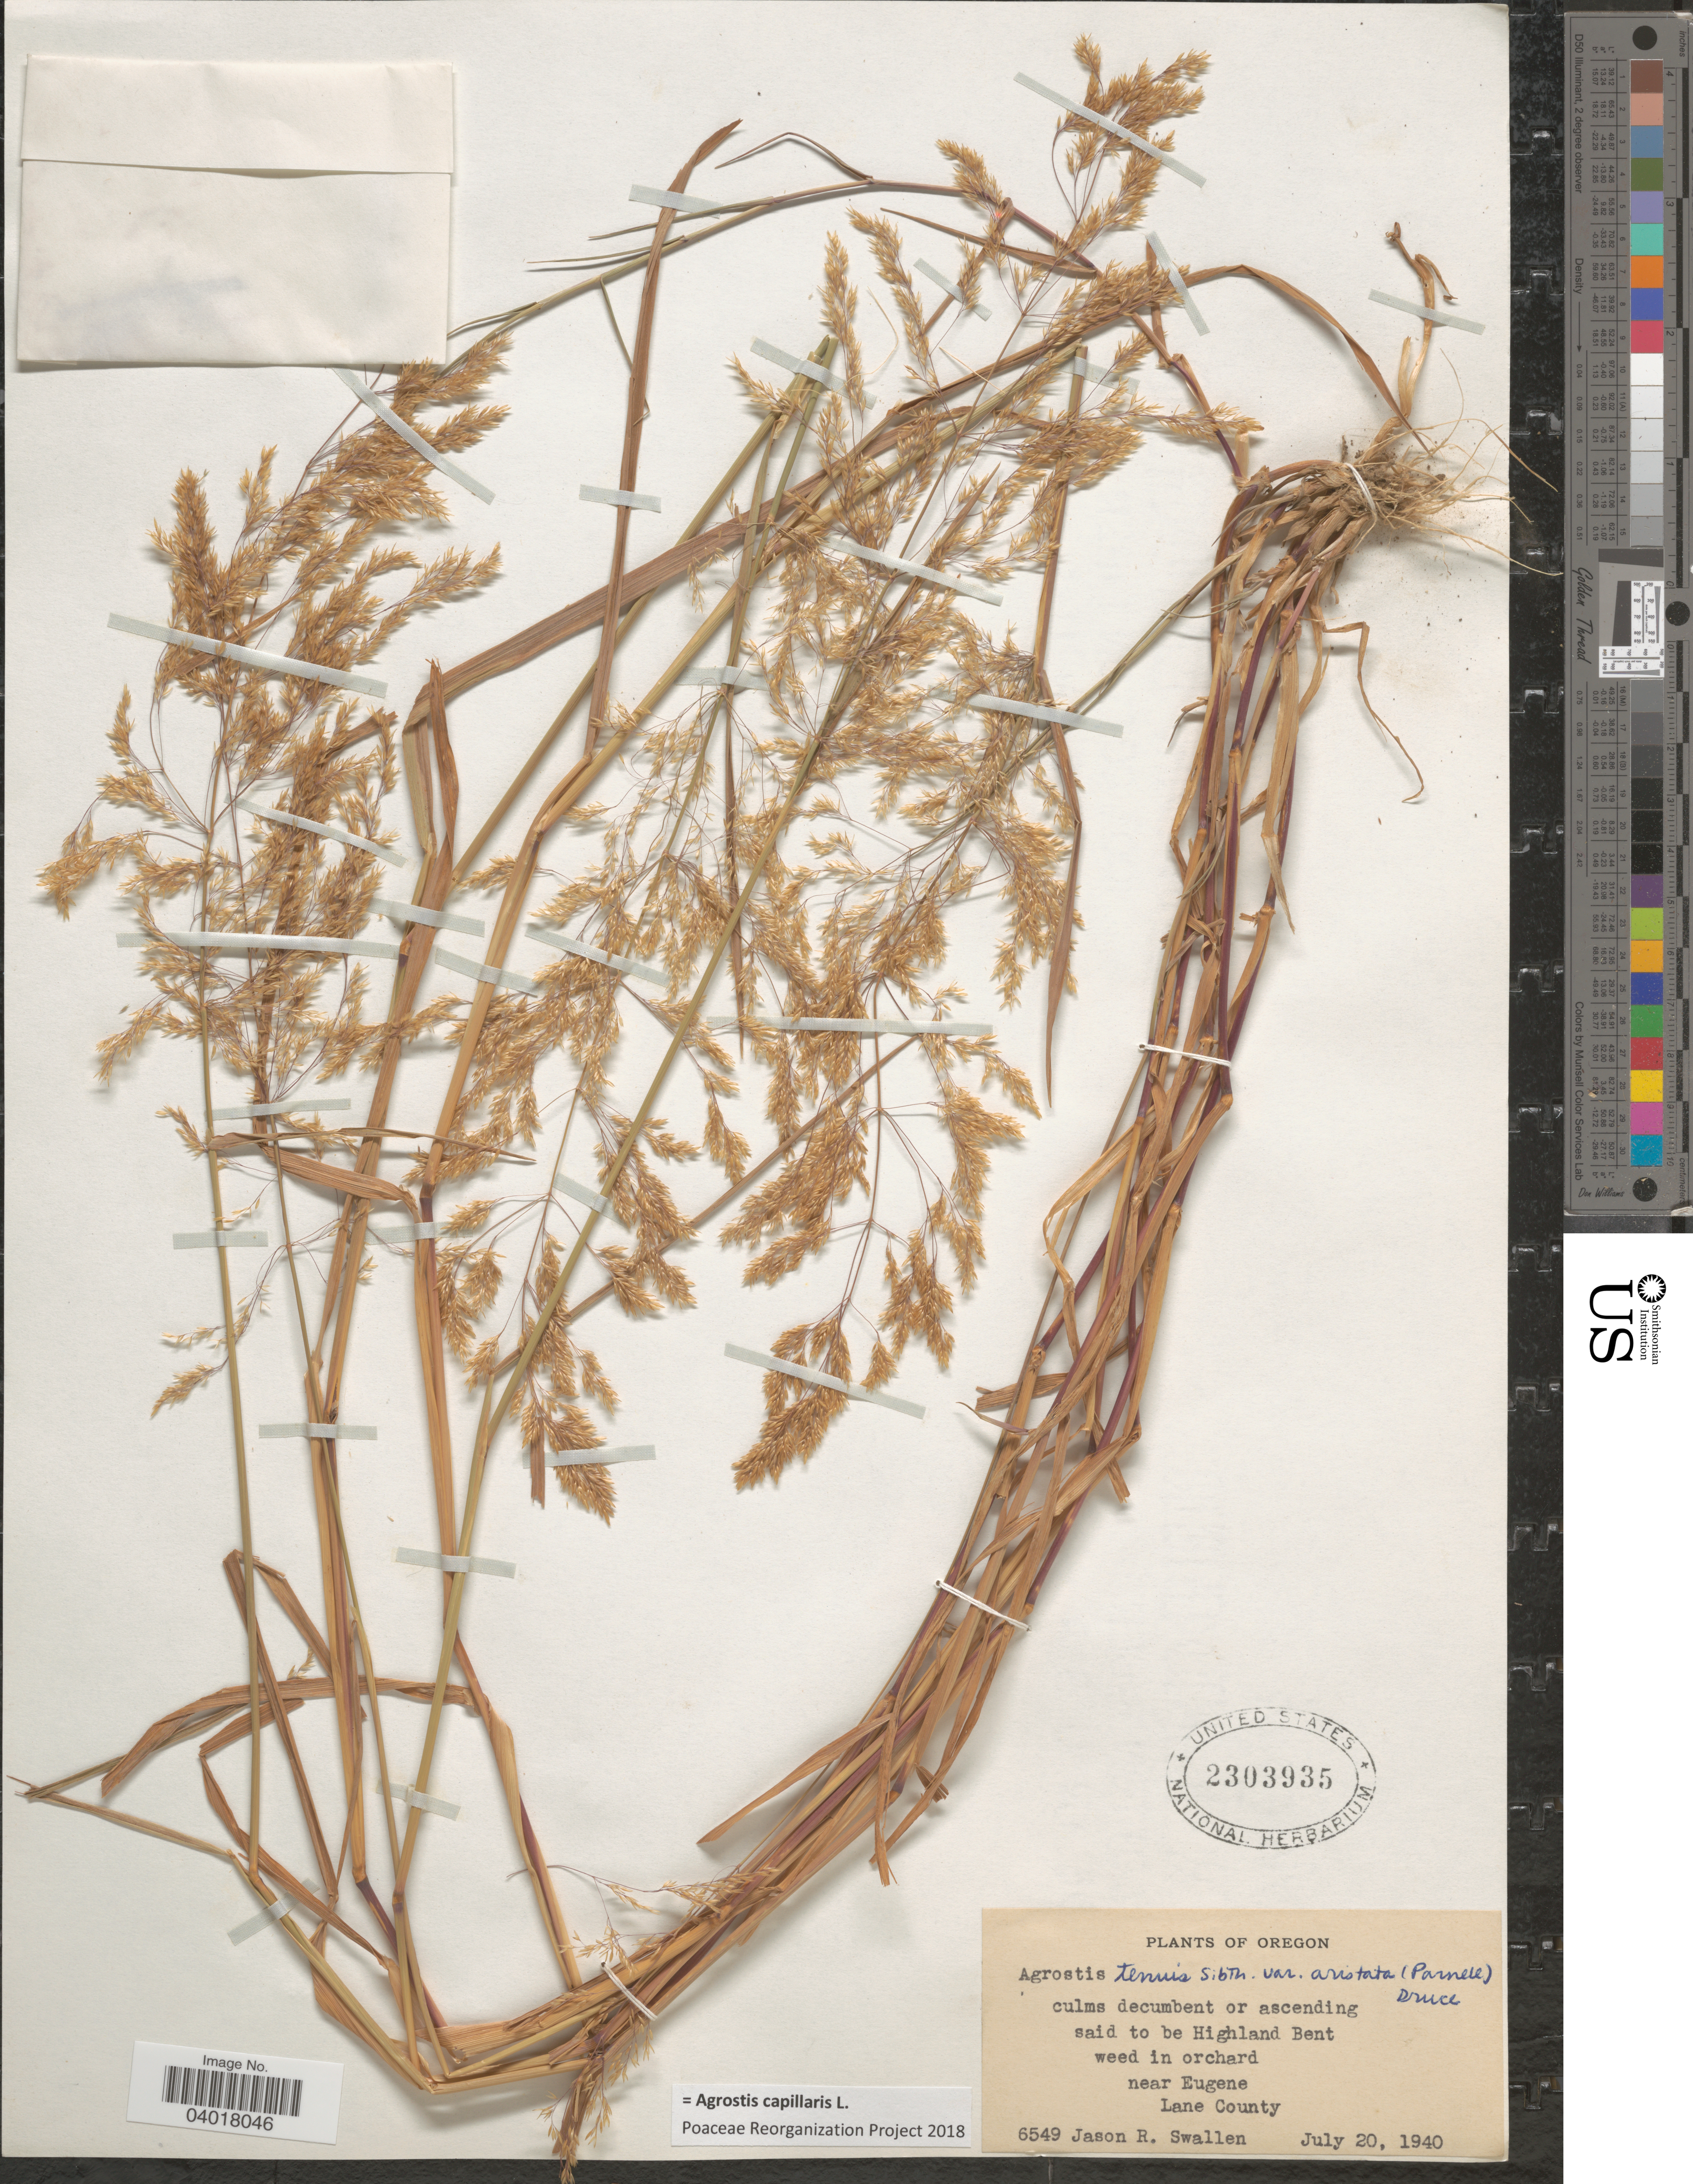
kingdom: Plantae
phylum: Tracheophyta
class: Liliopsida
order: Poales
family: Poaceae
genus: Agrostis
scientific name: Agrostis capillaris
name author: L.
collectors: J. R. Swallen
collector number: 6549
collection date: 1940-07-20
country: United States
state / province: Oregon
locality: Near Eugene, Lane County.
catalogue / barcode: US 2303935